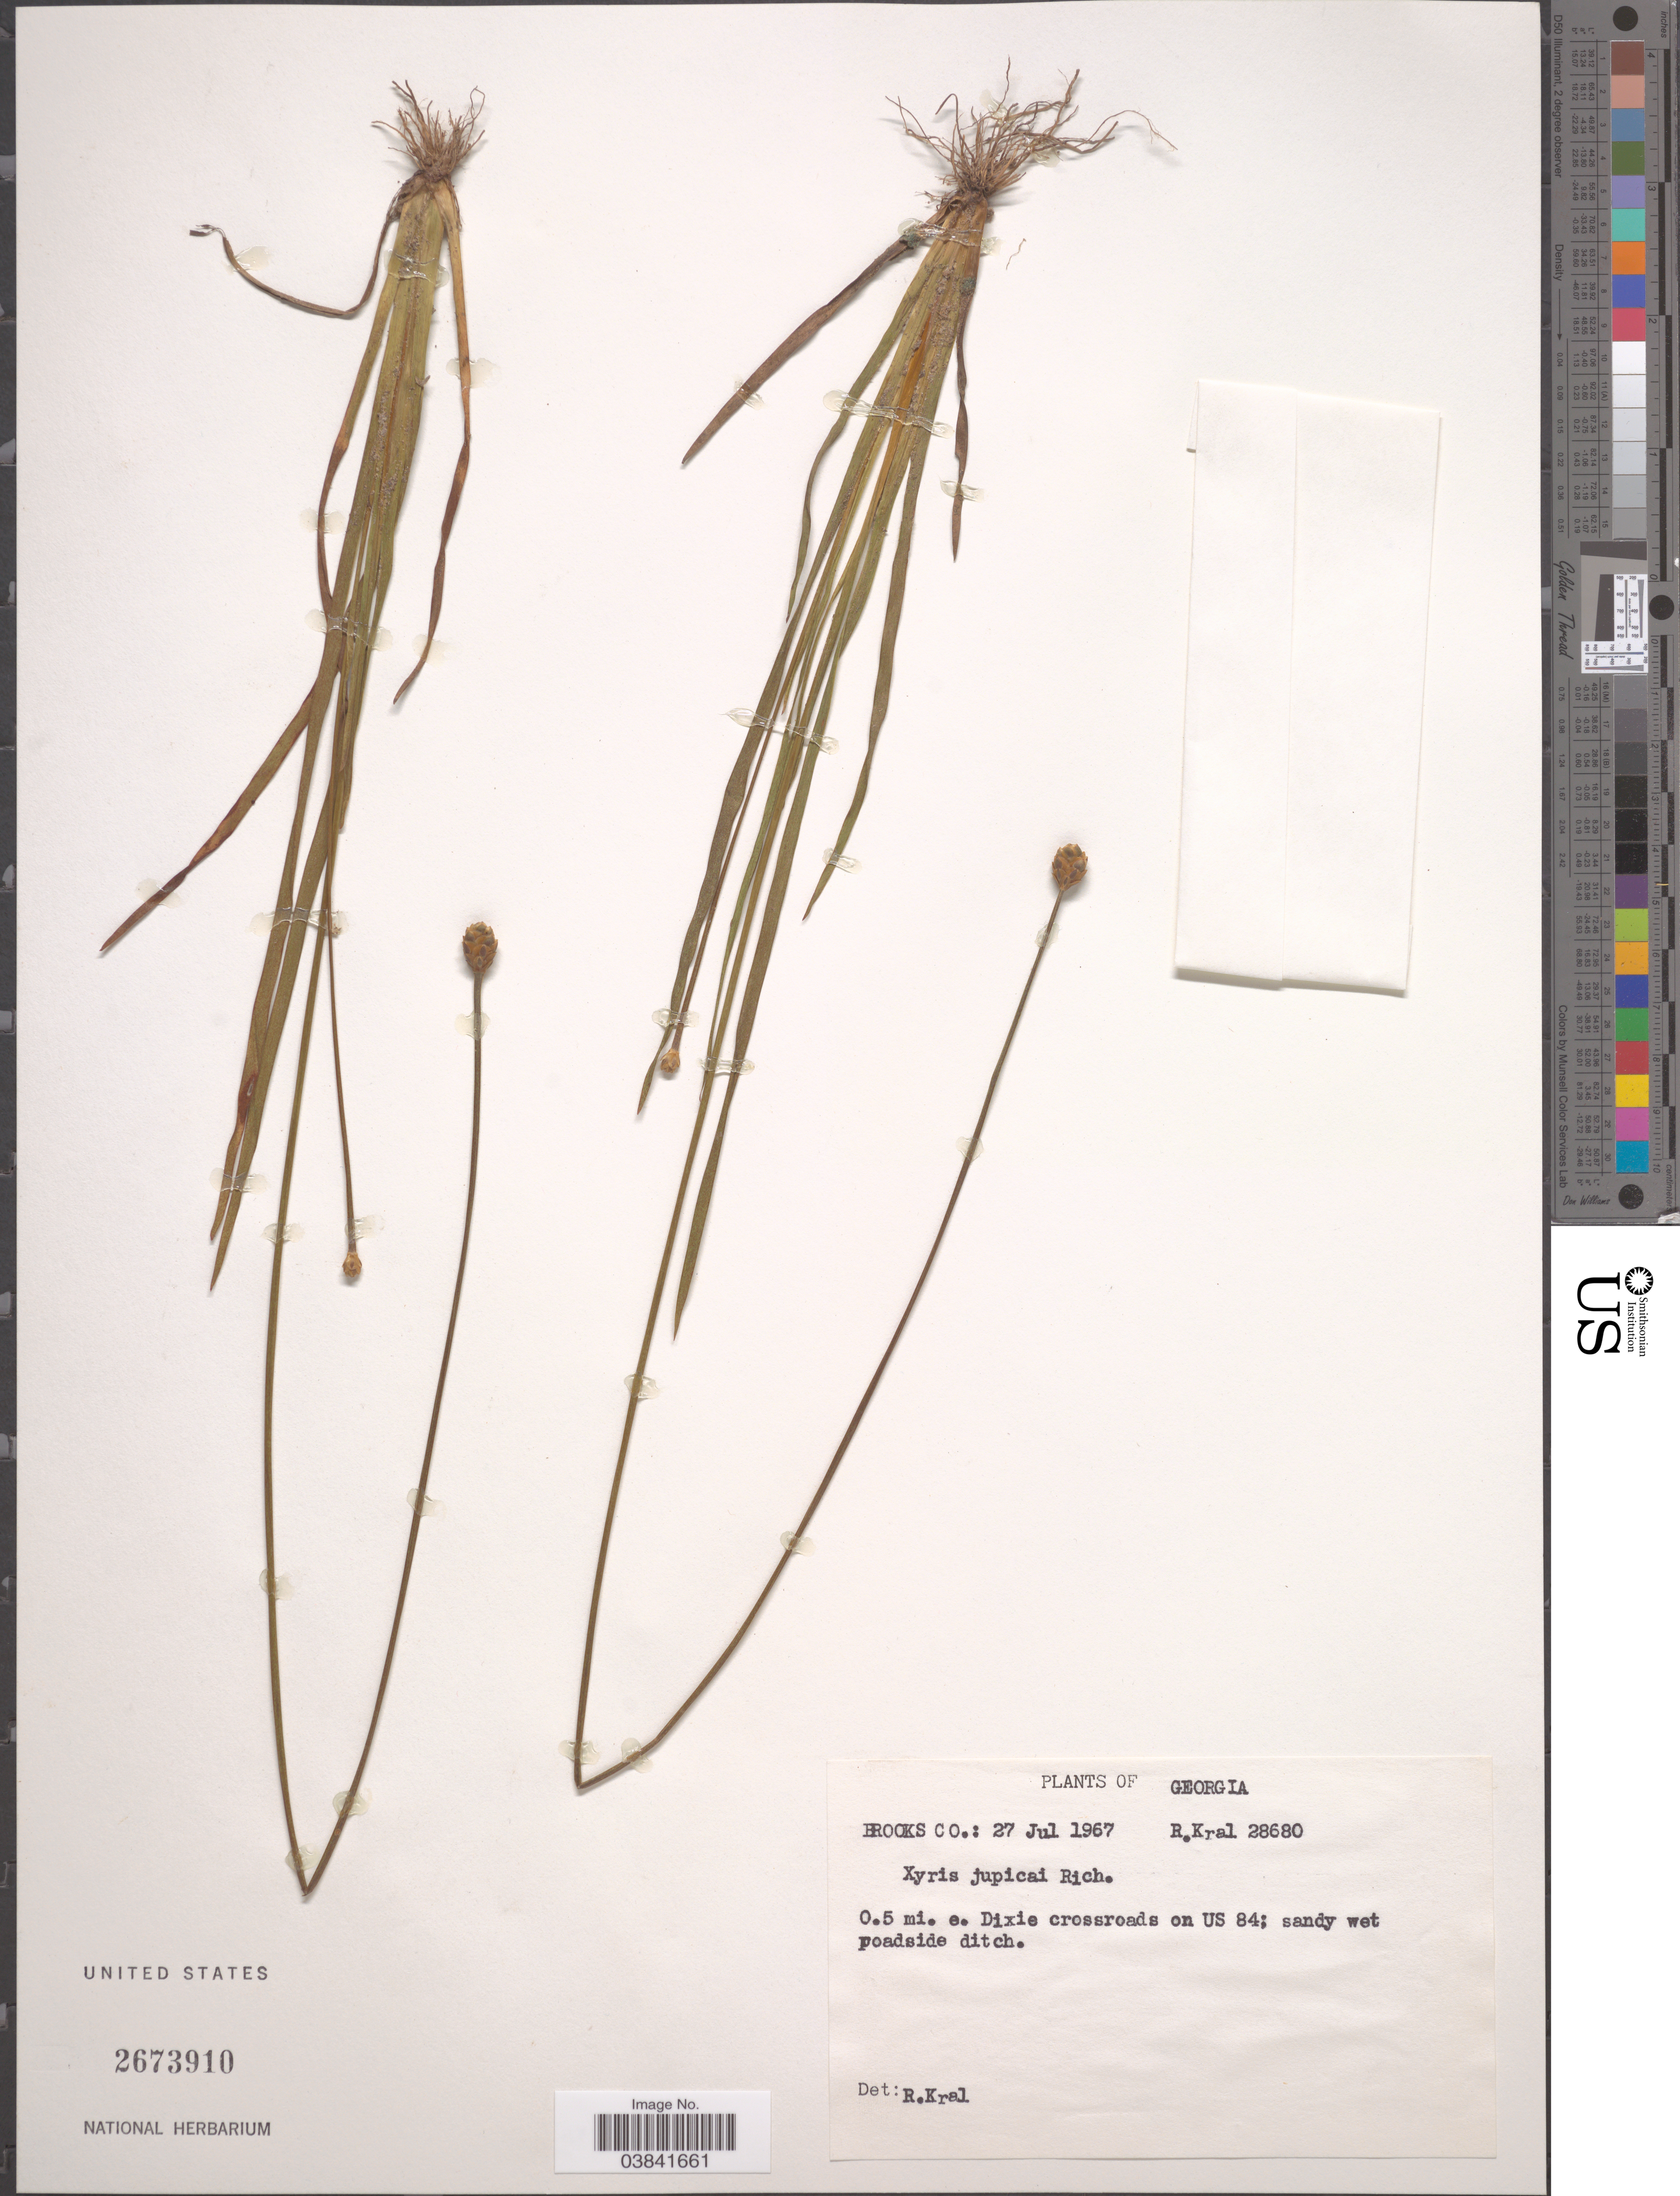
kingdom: Plantae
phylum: Tracheophyta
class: Liliopsida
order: Poales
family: Xyridaceae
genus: Xyris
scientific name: Xyris jupicai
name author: Rich.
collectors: R. Kral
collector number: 28680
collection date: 1967-07-27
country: United States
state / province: Georgia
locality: Brooks Co. 0.5 mi. e. Dixie crossroads on US 84.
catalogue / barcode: US 2673910